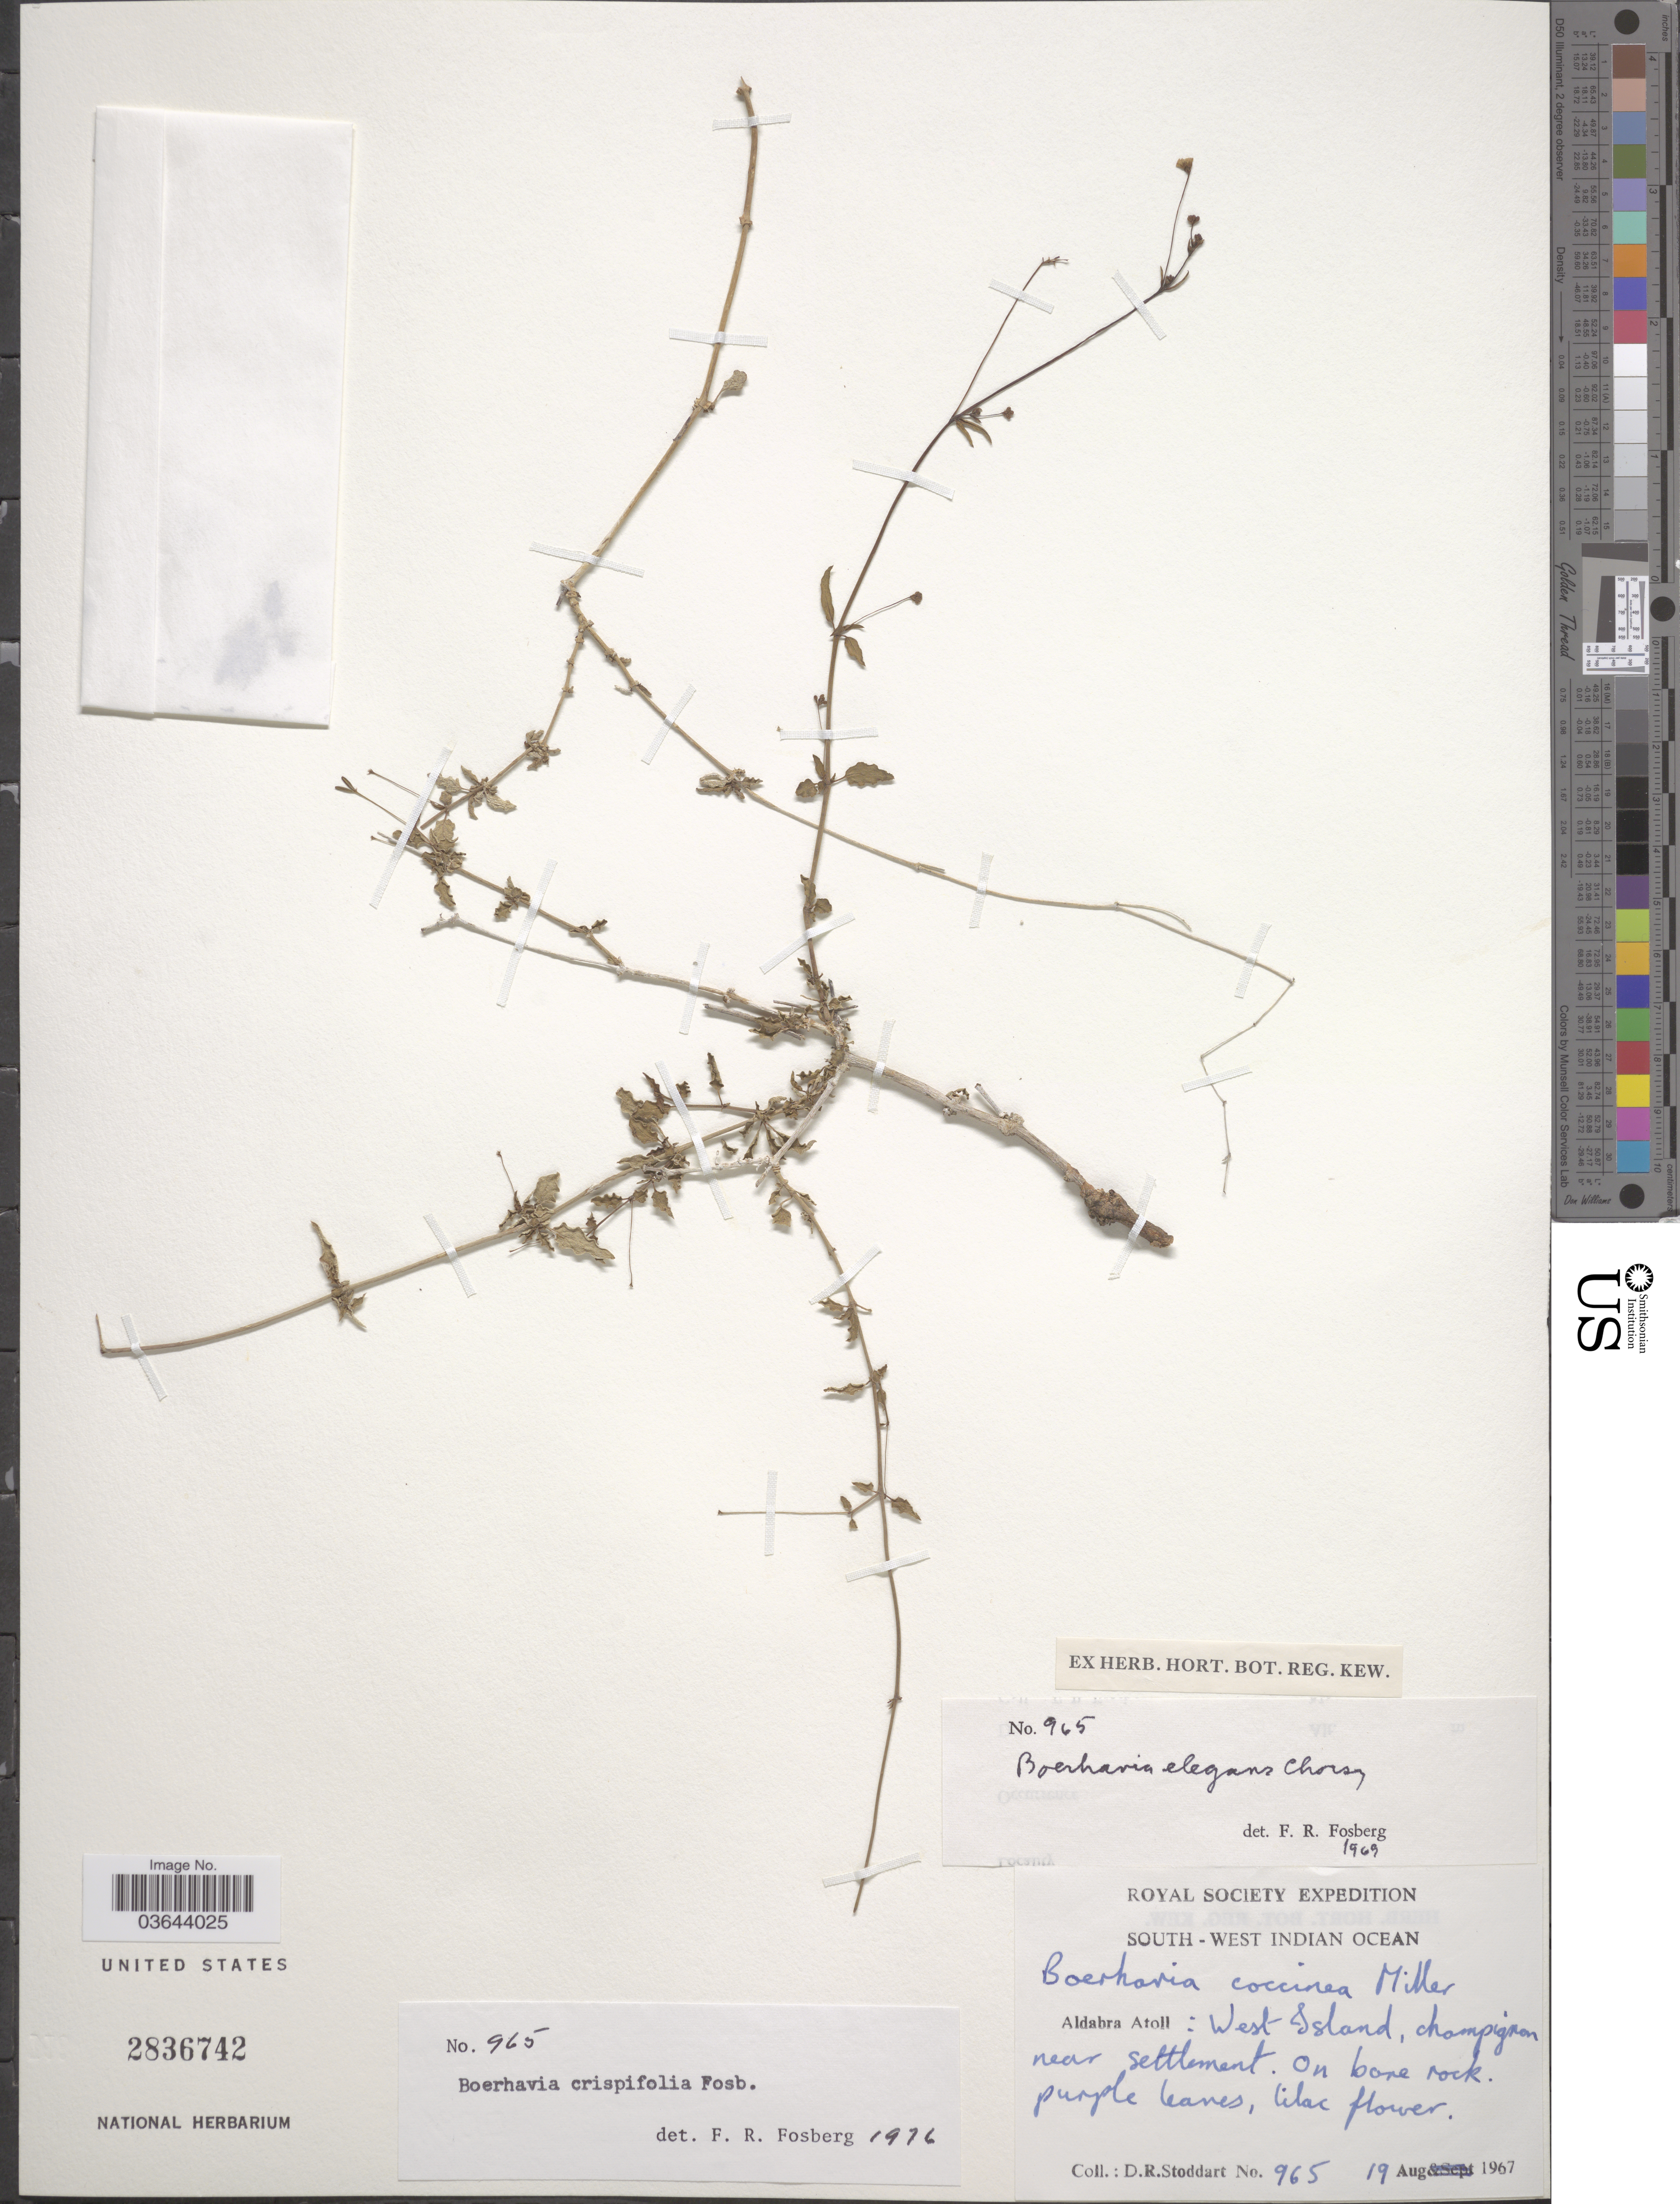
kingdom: Plantae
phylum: Tracheophyta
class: Magnoliopsida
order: Caryophyllales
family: Nyctaginaceae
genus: Boerhavia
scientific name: Boerhavia crispifolia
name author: Fosberg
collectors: D. R. Stoddart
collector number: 965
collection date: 1967-08-19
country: Seychelles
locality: South - West Indian Ocean. Aldabra Atoll: West Island, champignon near Settlement.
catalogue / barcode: US 2836742